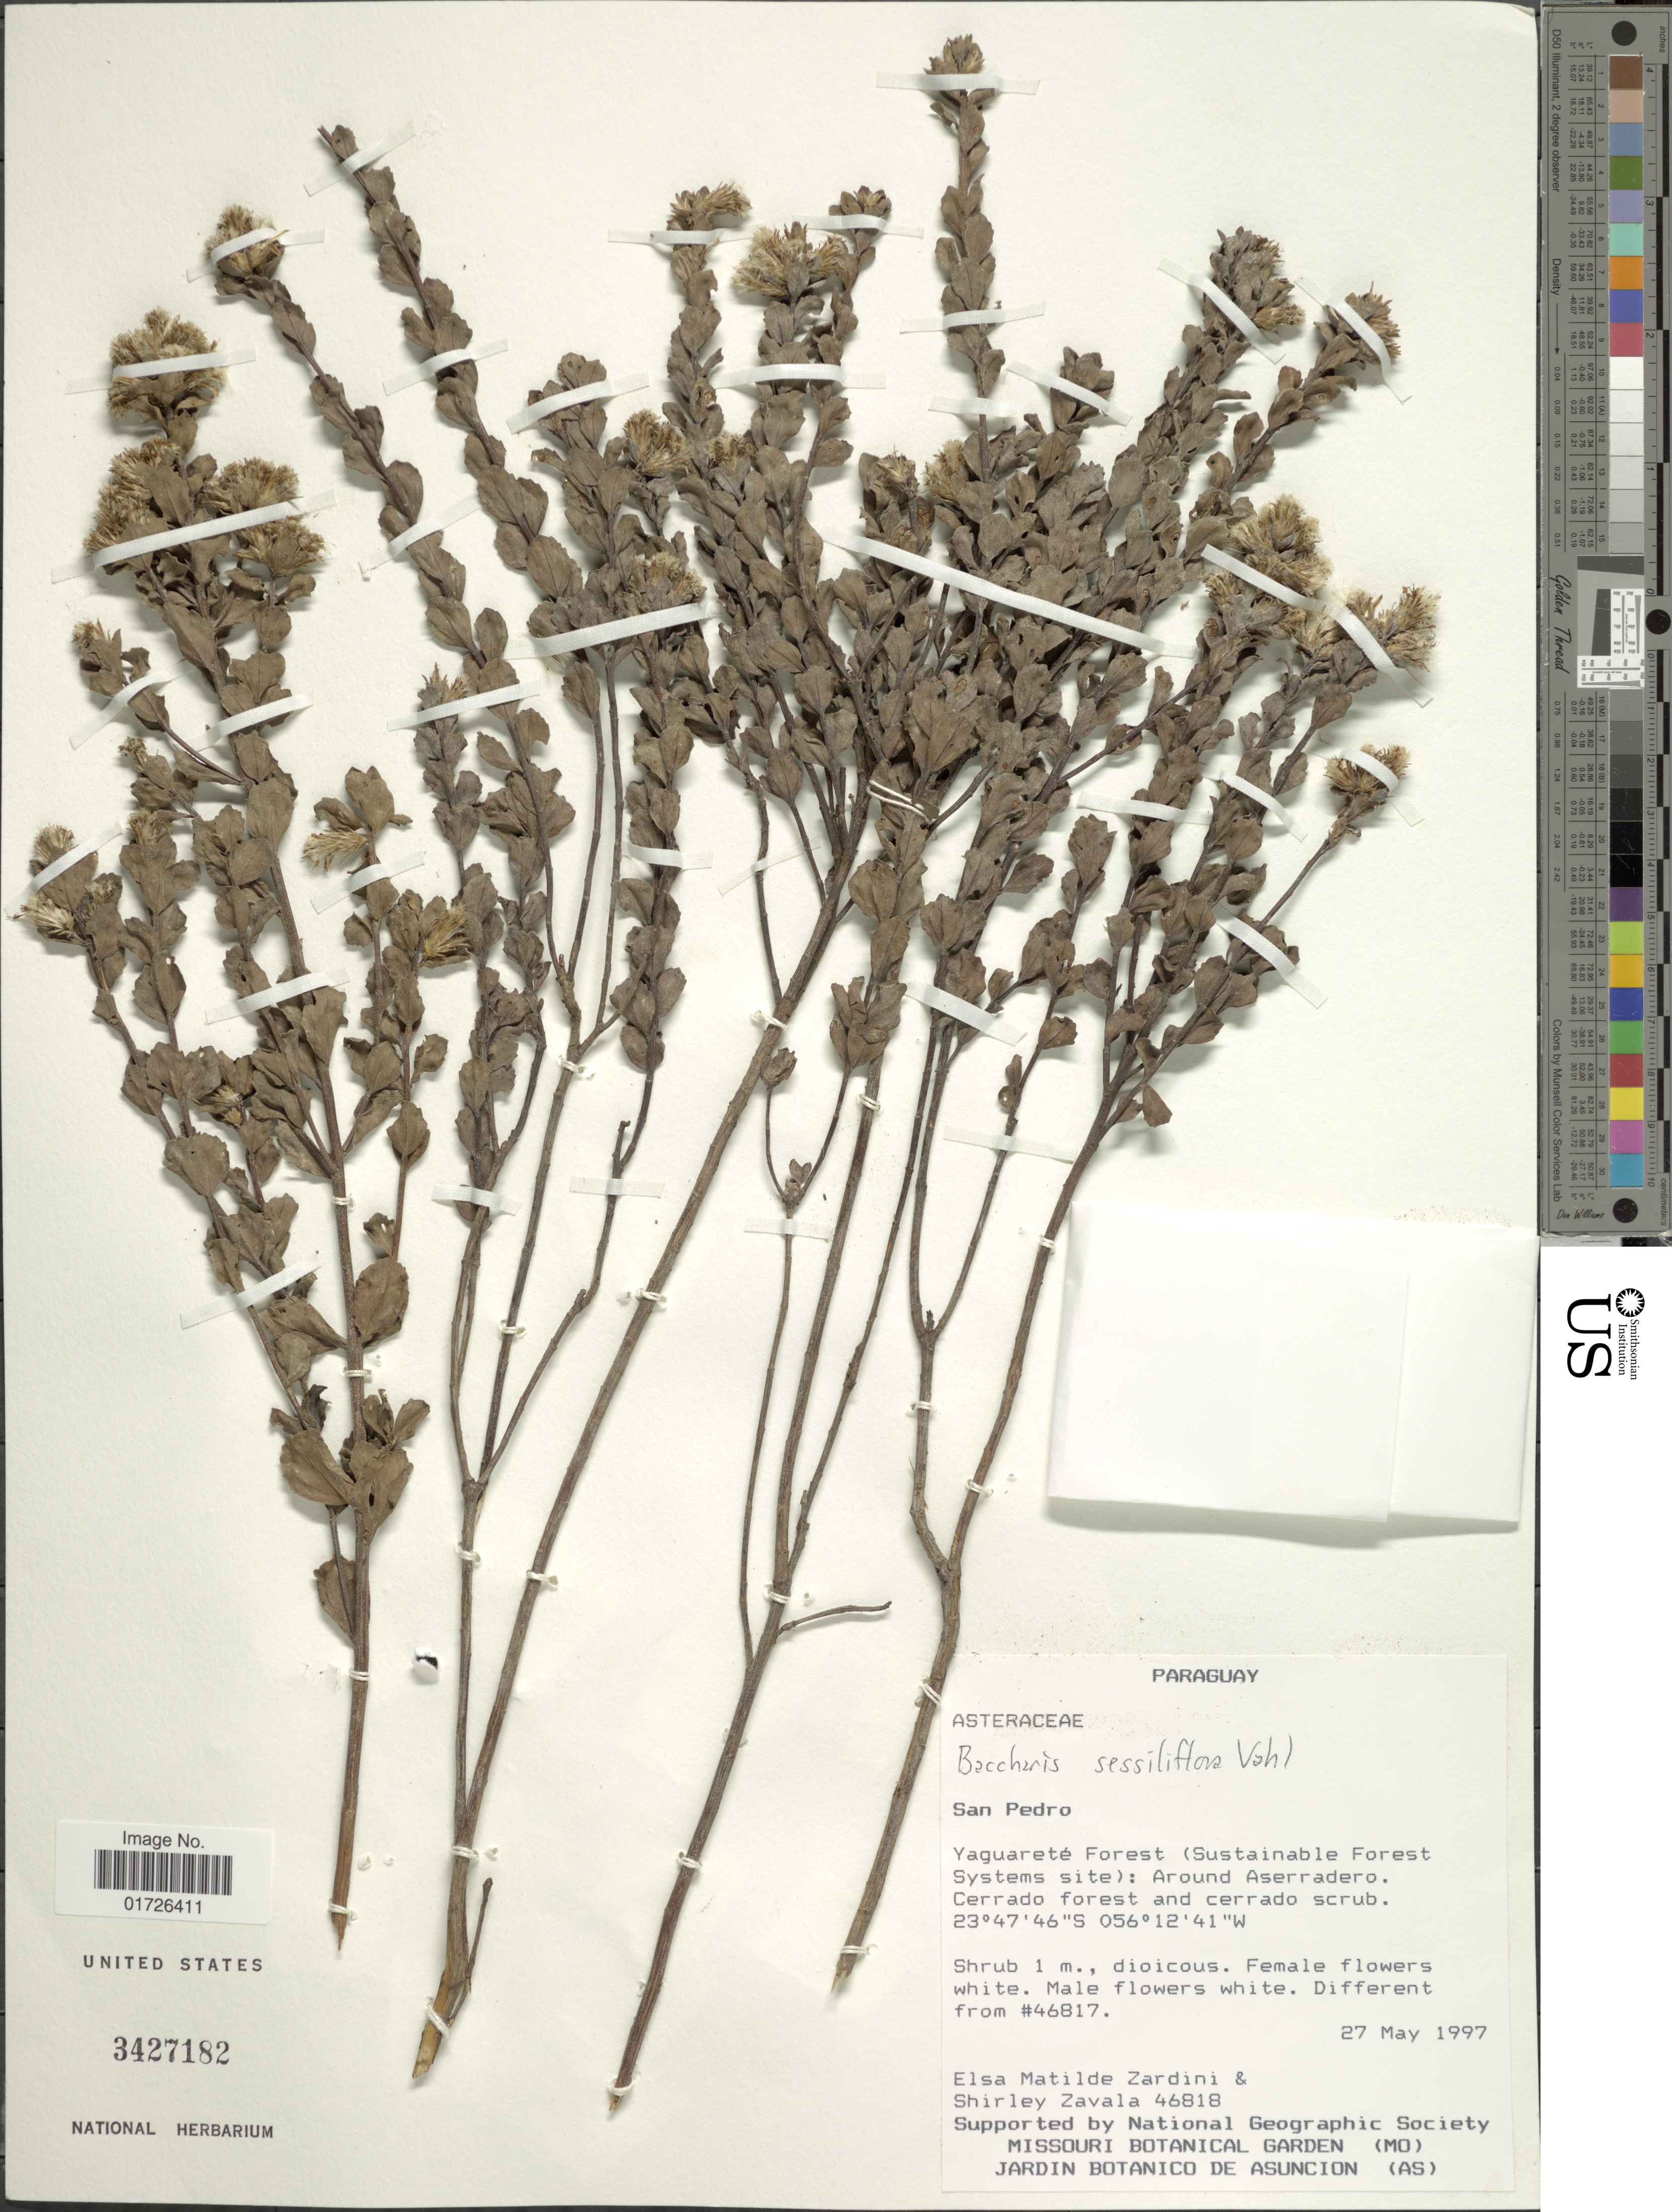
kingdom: Plantae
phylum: Tracheophyta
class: Magnoliopsida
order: Asterales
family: Asteraceae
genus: Baccharis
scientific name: Baccharis sessiliflora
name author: Vahl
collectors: E. M. Zardini & S. Zavala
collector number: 46818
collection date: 1997-05-27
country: Paraguay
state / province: San Pedro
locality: Yaguareté Forest (Sustainable Forest Systems site); Around Aserradero.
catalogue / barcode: US 3427182